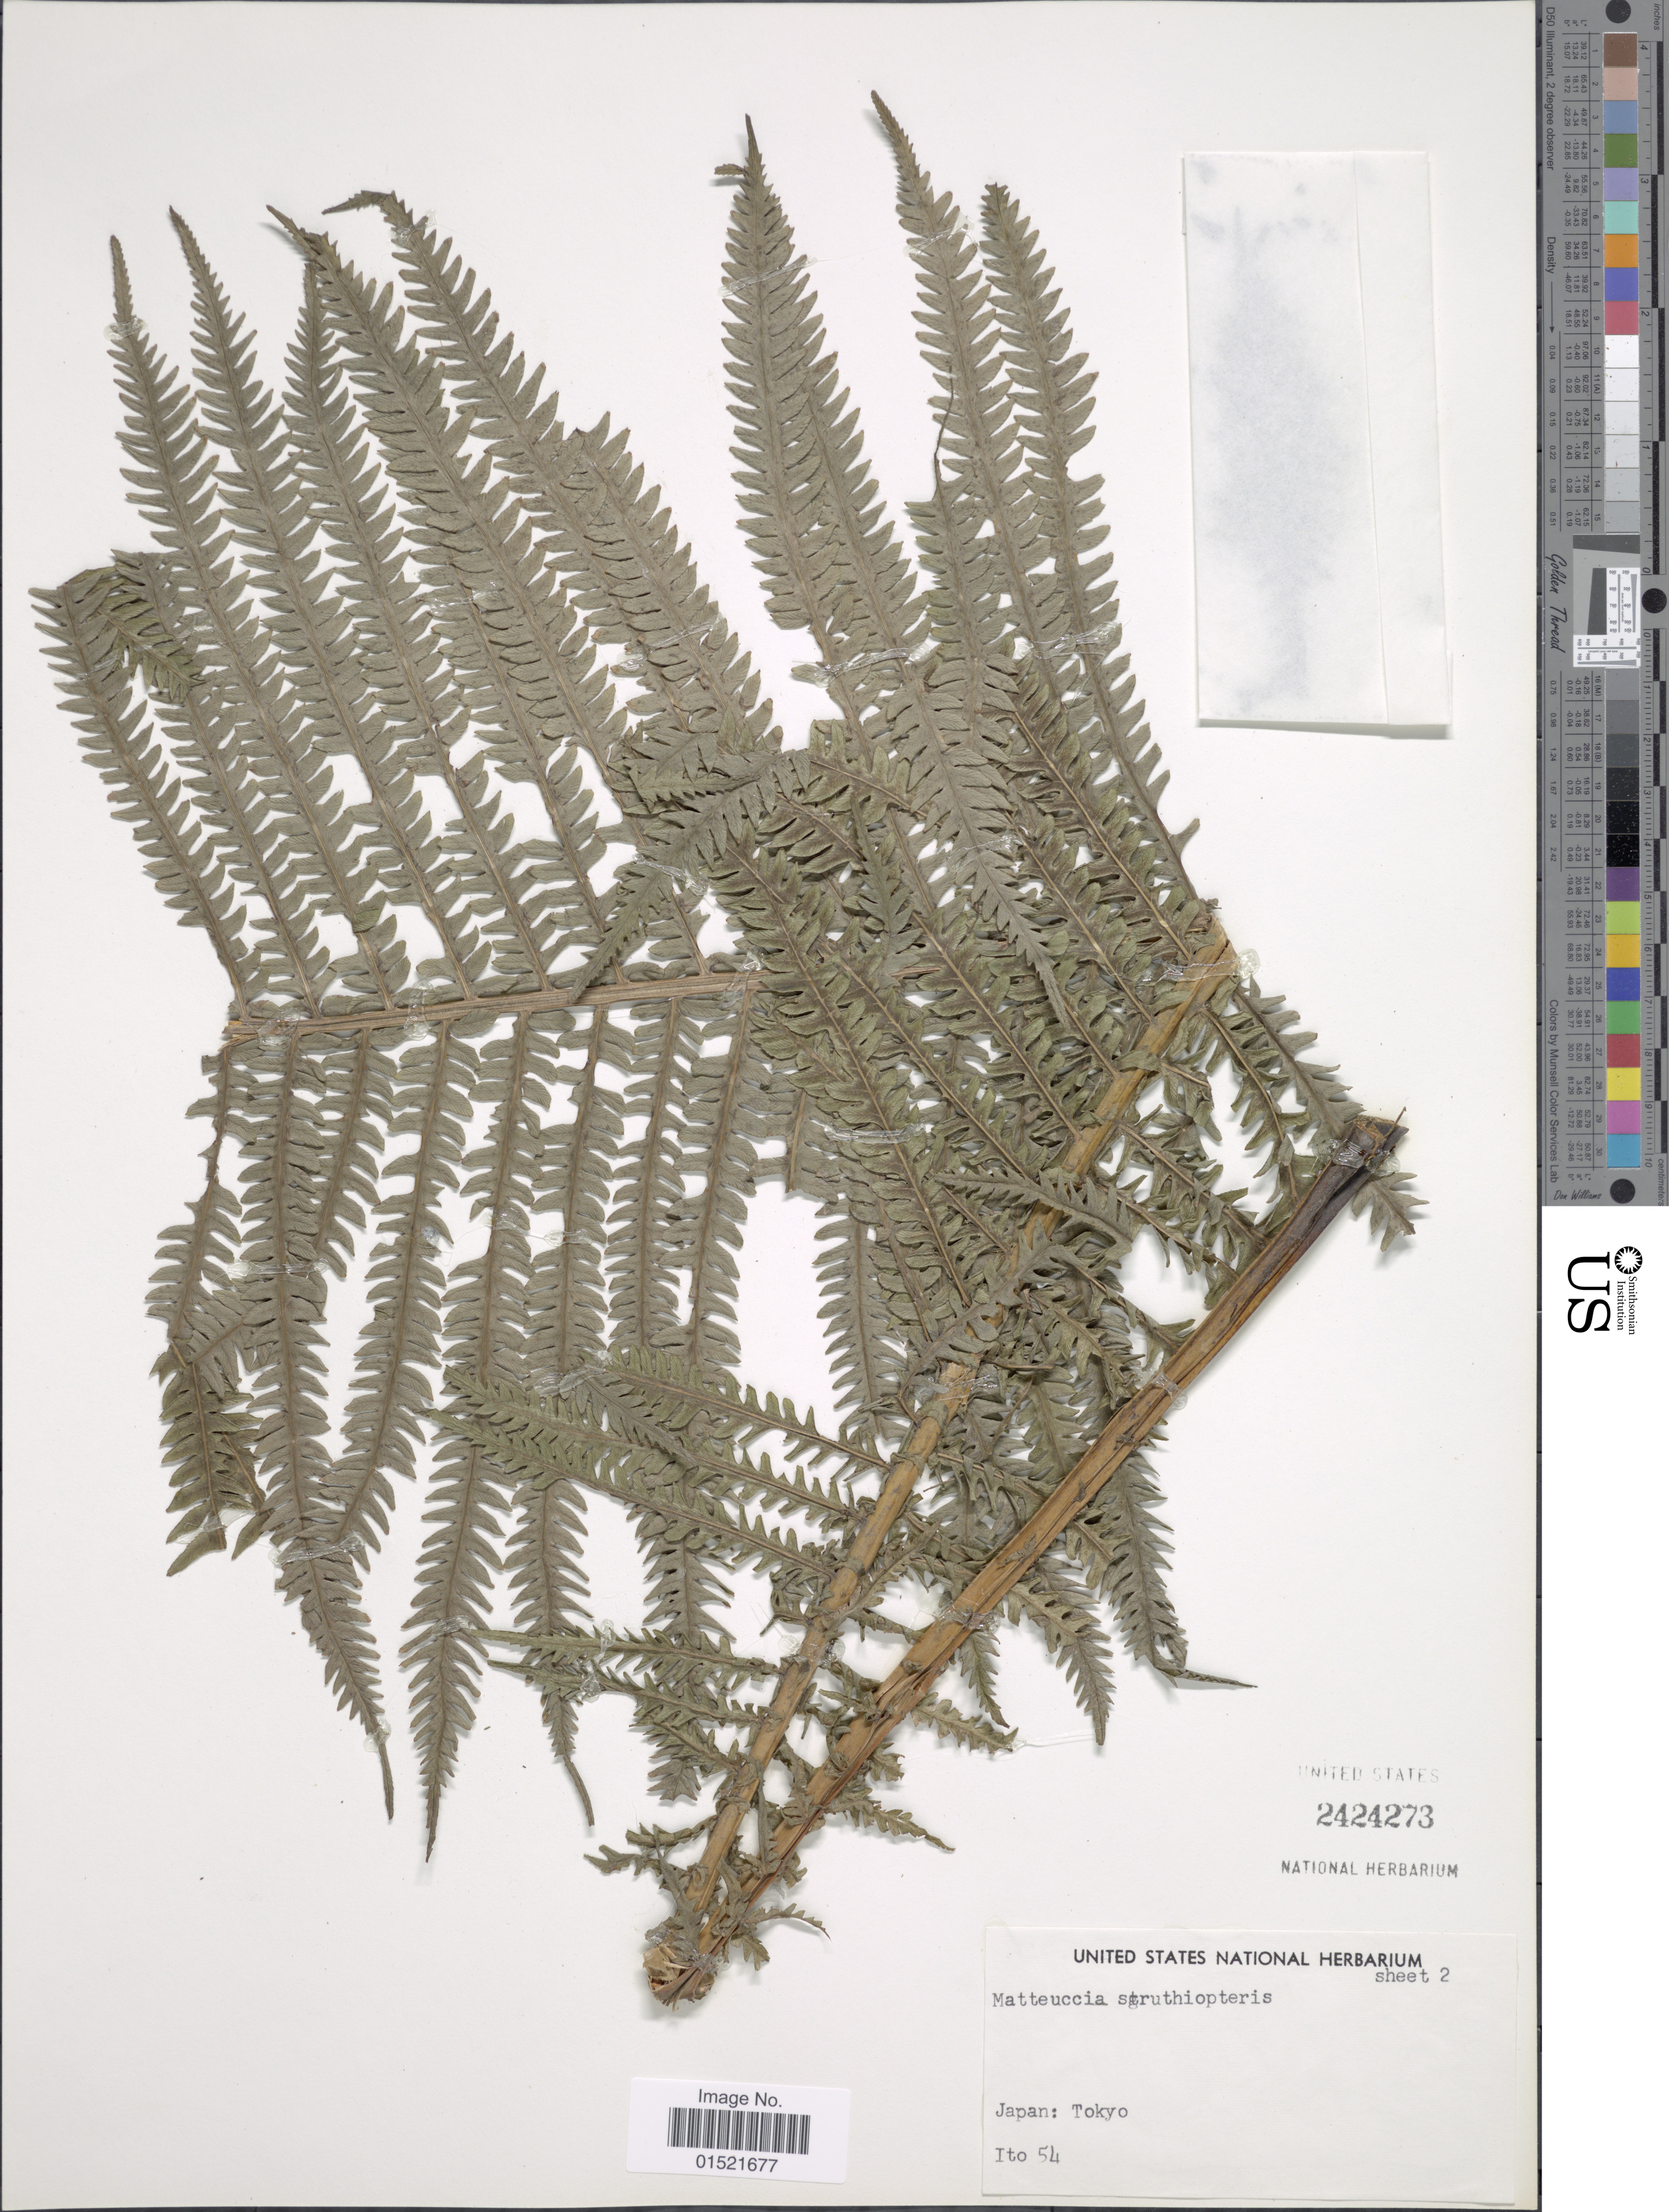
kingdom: Plantae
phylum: Tracheophyta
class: Polypodiopsida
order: Polypodiales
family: Onocleaceae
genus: Matteuccia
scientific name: Matteuccia struthiopteris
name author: (L.) Tod.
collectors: -. Ito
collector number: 54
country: Japan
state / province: Tokyo, Federal City of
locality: Japan: Tokyo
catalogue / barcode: US 2424273